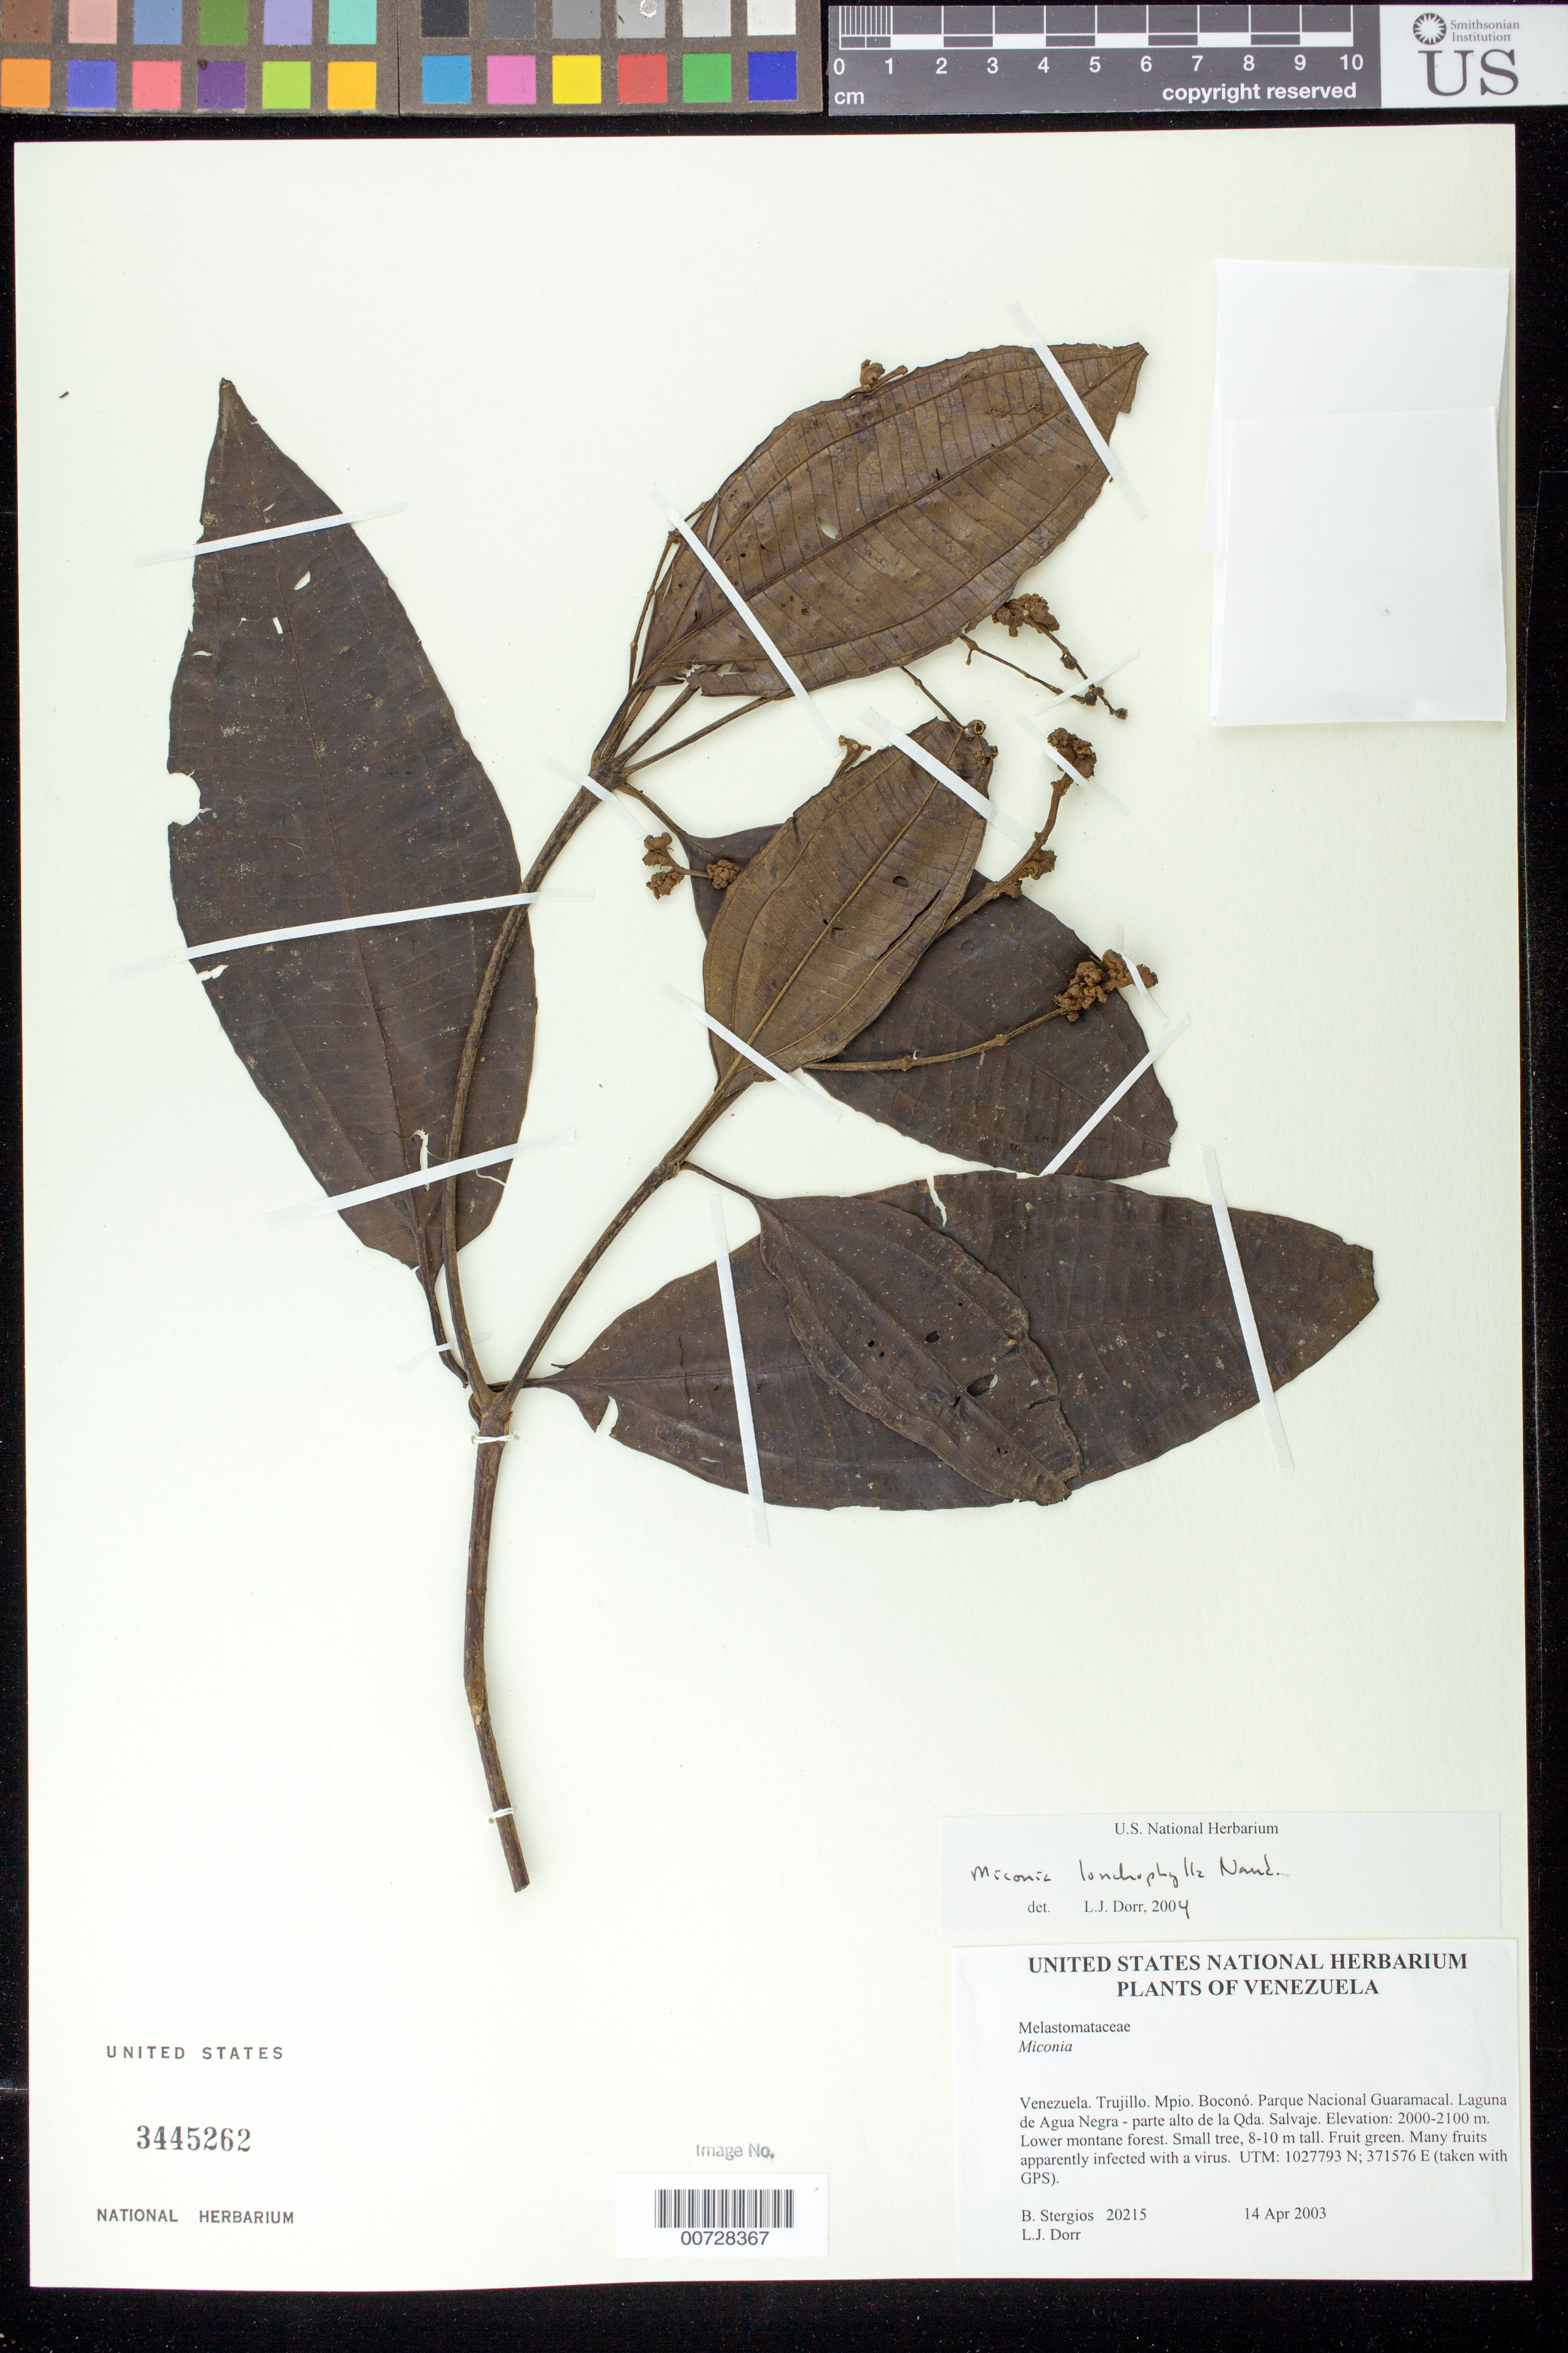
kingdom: Plantae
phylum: Tracheophyta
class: Magnoliopsida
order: Myrtales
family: Melastomataceae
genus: Miconia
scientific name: Miconia lonchophylla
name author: Naudin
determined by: Dorr, L. J., (BOT), Smithsonian Institution - National Museum of Natural History (UNITED STATES)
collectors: B. G. Stergios & L. J. Dorr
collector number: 20215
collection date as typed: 14 Apr 2003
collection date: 2003-04-14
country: Venezuela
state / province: Trujillo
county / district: Boconó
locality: Parque Nacional Guaramacal. Laguna de Agua Negra - parte alto de la Qda. Salvaje.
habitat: Lower montane forest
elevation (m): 2000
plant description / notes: CAS, PORT, US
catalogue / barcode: US 3445262